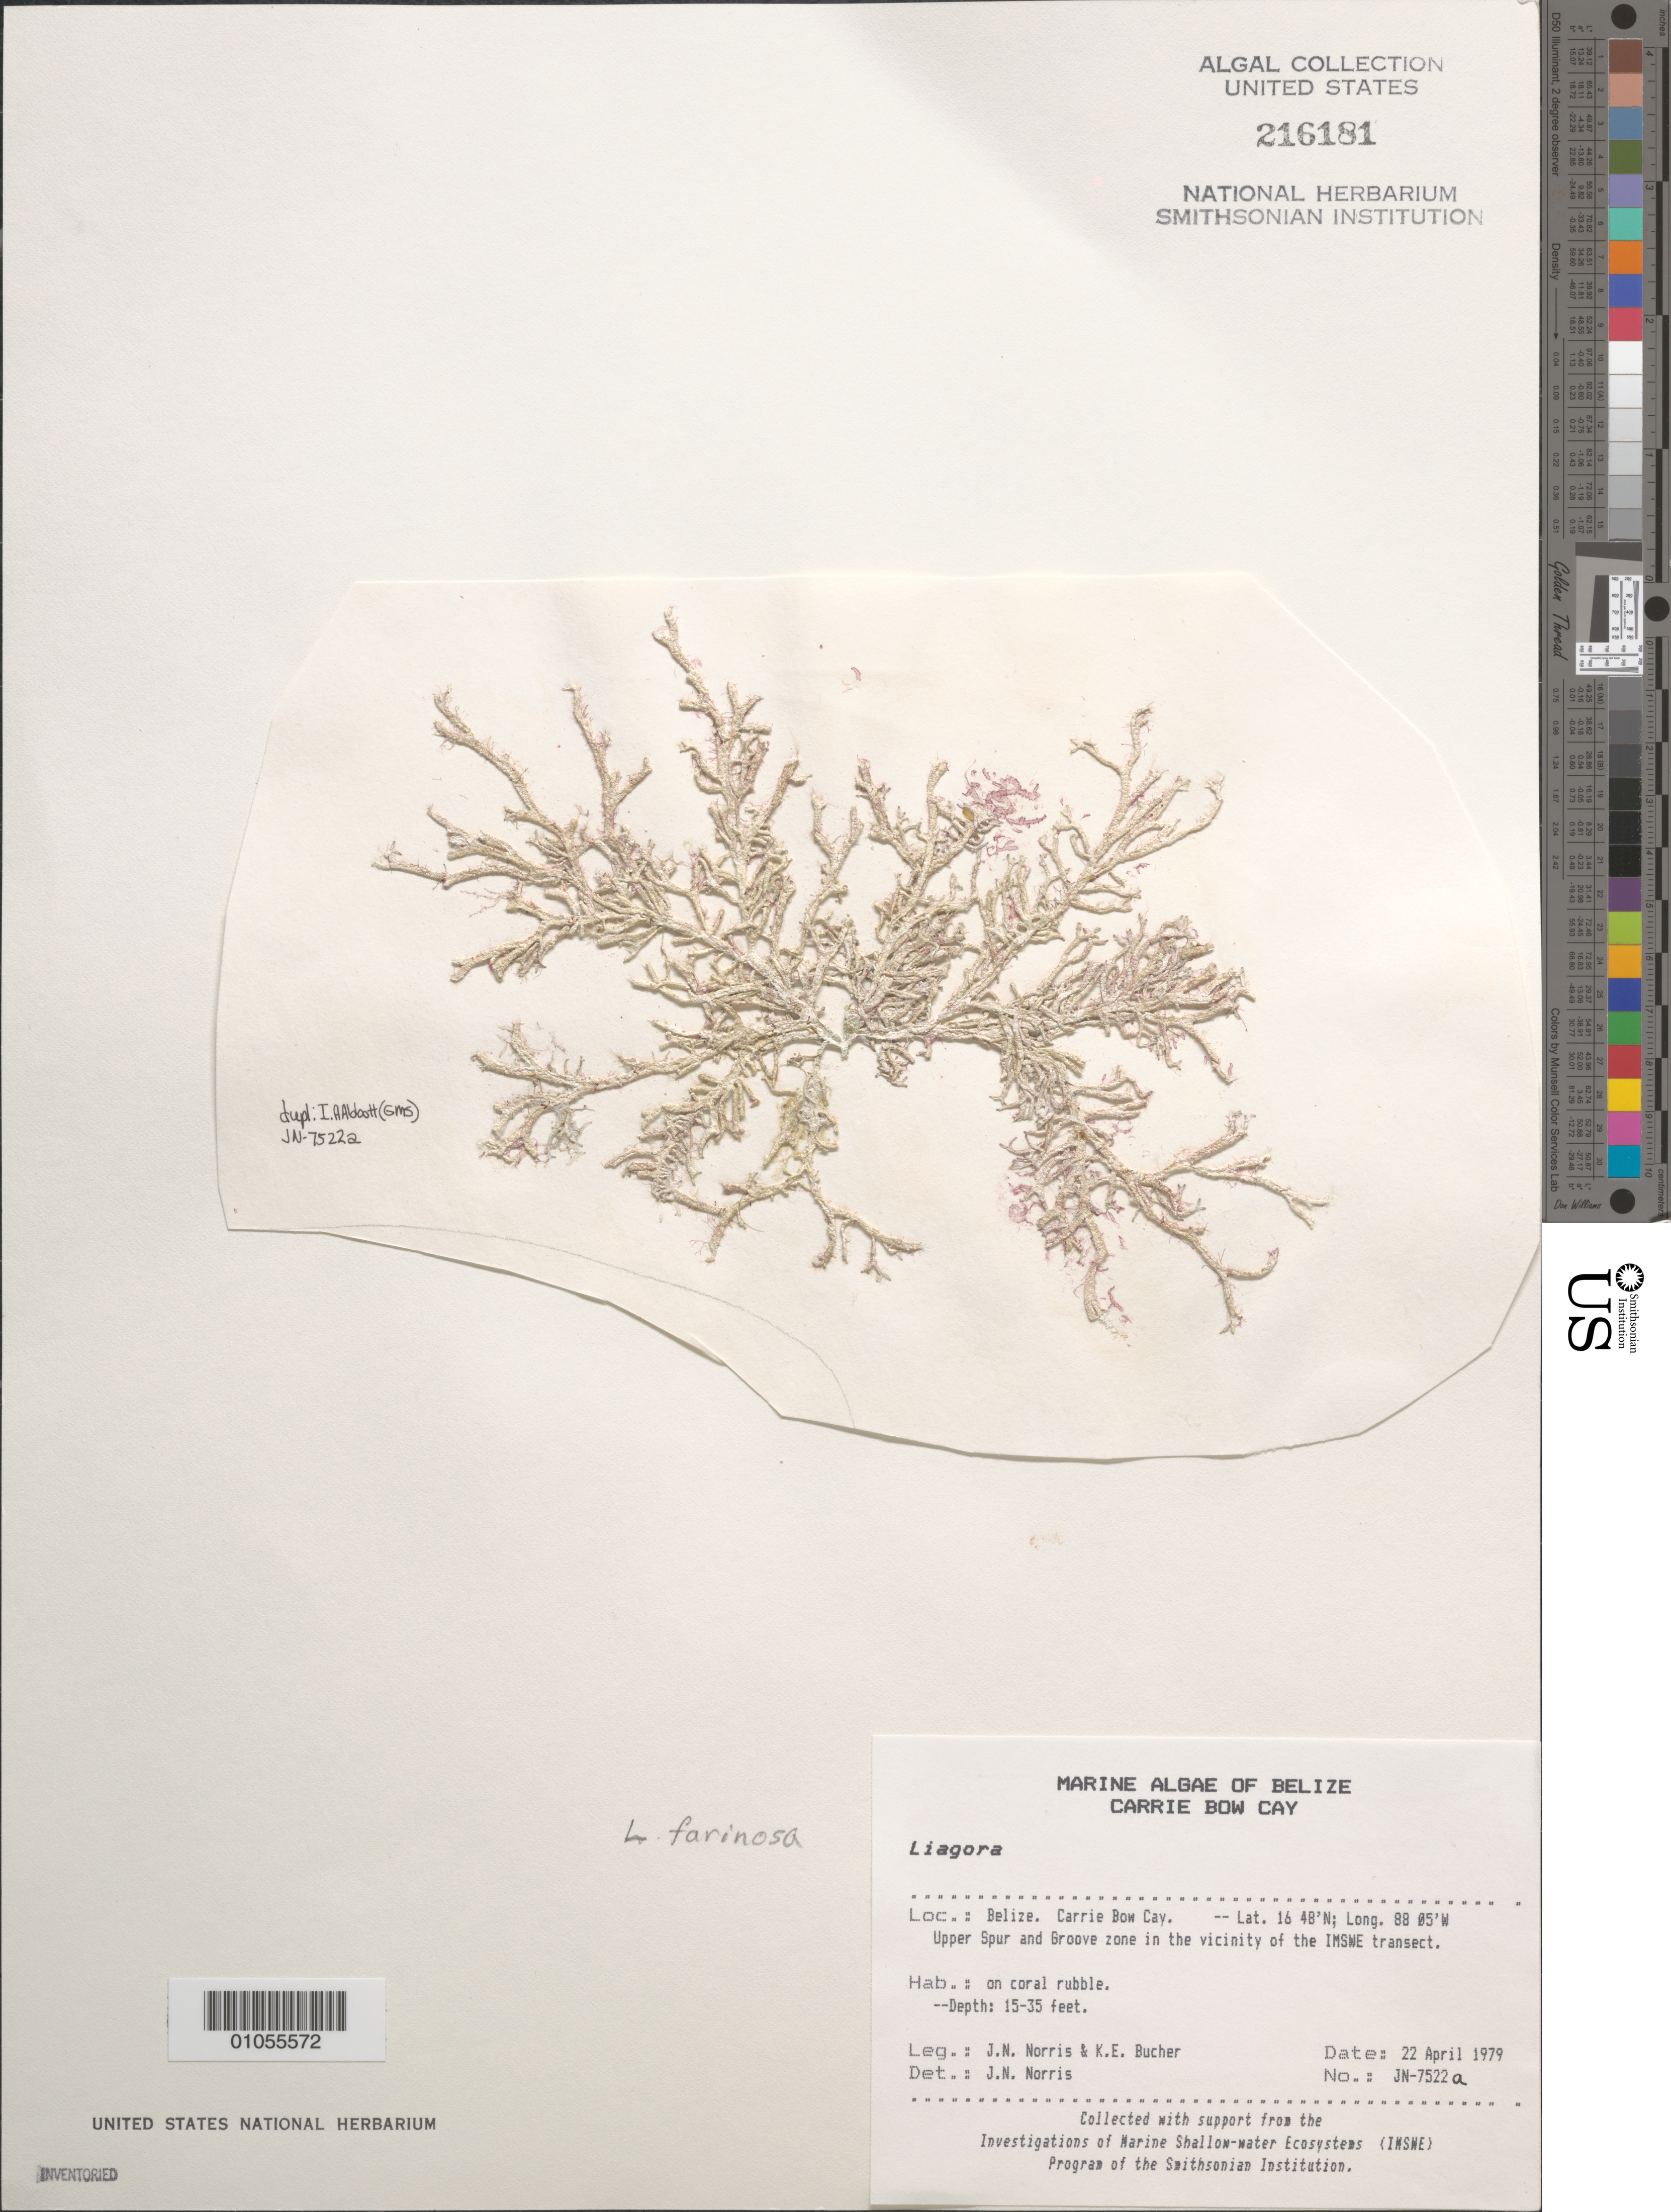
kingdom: Plantae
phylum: Rhodophyta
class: Florideophyceae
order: Nemaliales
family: Liagoraceae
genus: Liagora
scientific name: Liagora farinosa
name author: J.V.Lamouroux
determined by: Norris, James N.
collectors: J. N. Norris & K. E. Bucher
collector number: JN-7522A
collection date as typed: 22 Apr 1979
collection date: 1979-04-22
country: Belize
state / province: Stann Creek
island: Carrie Bow Cay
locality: Upper spur and groove zone, in IMSWE transect area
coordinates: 16 48'N, 88 05'W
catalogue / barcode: US 216181